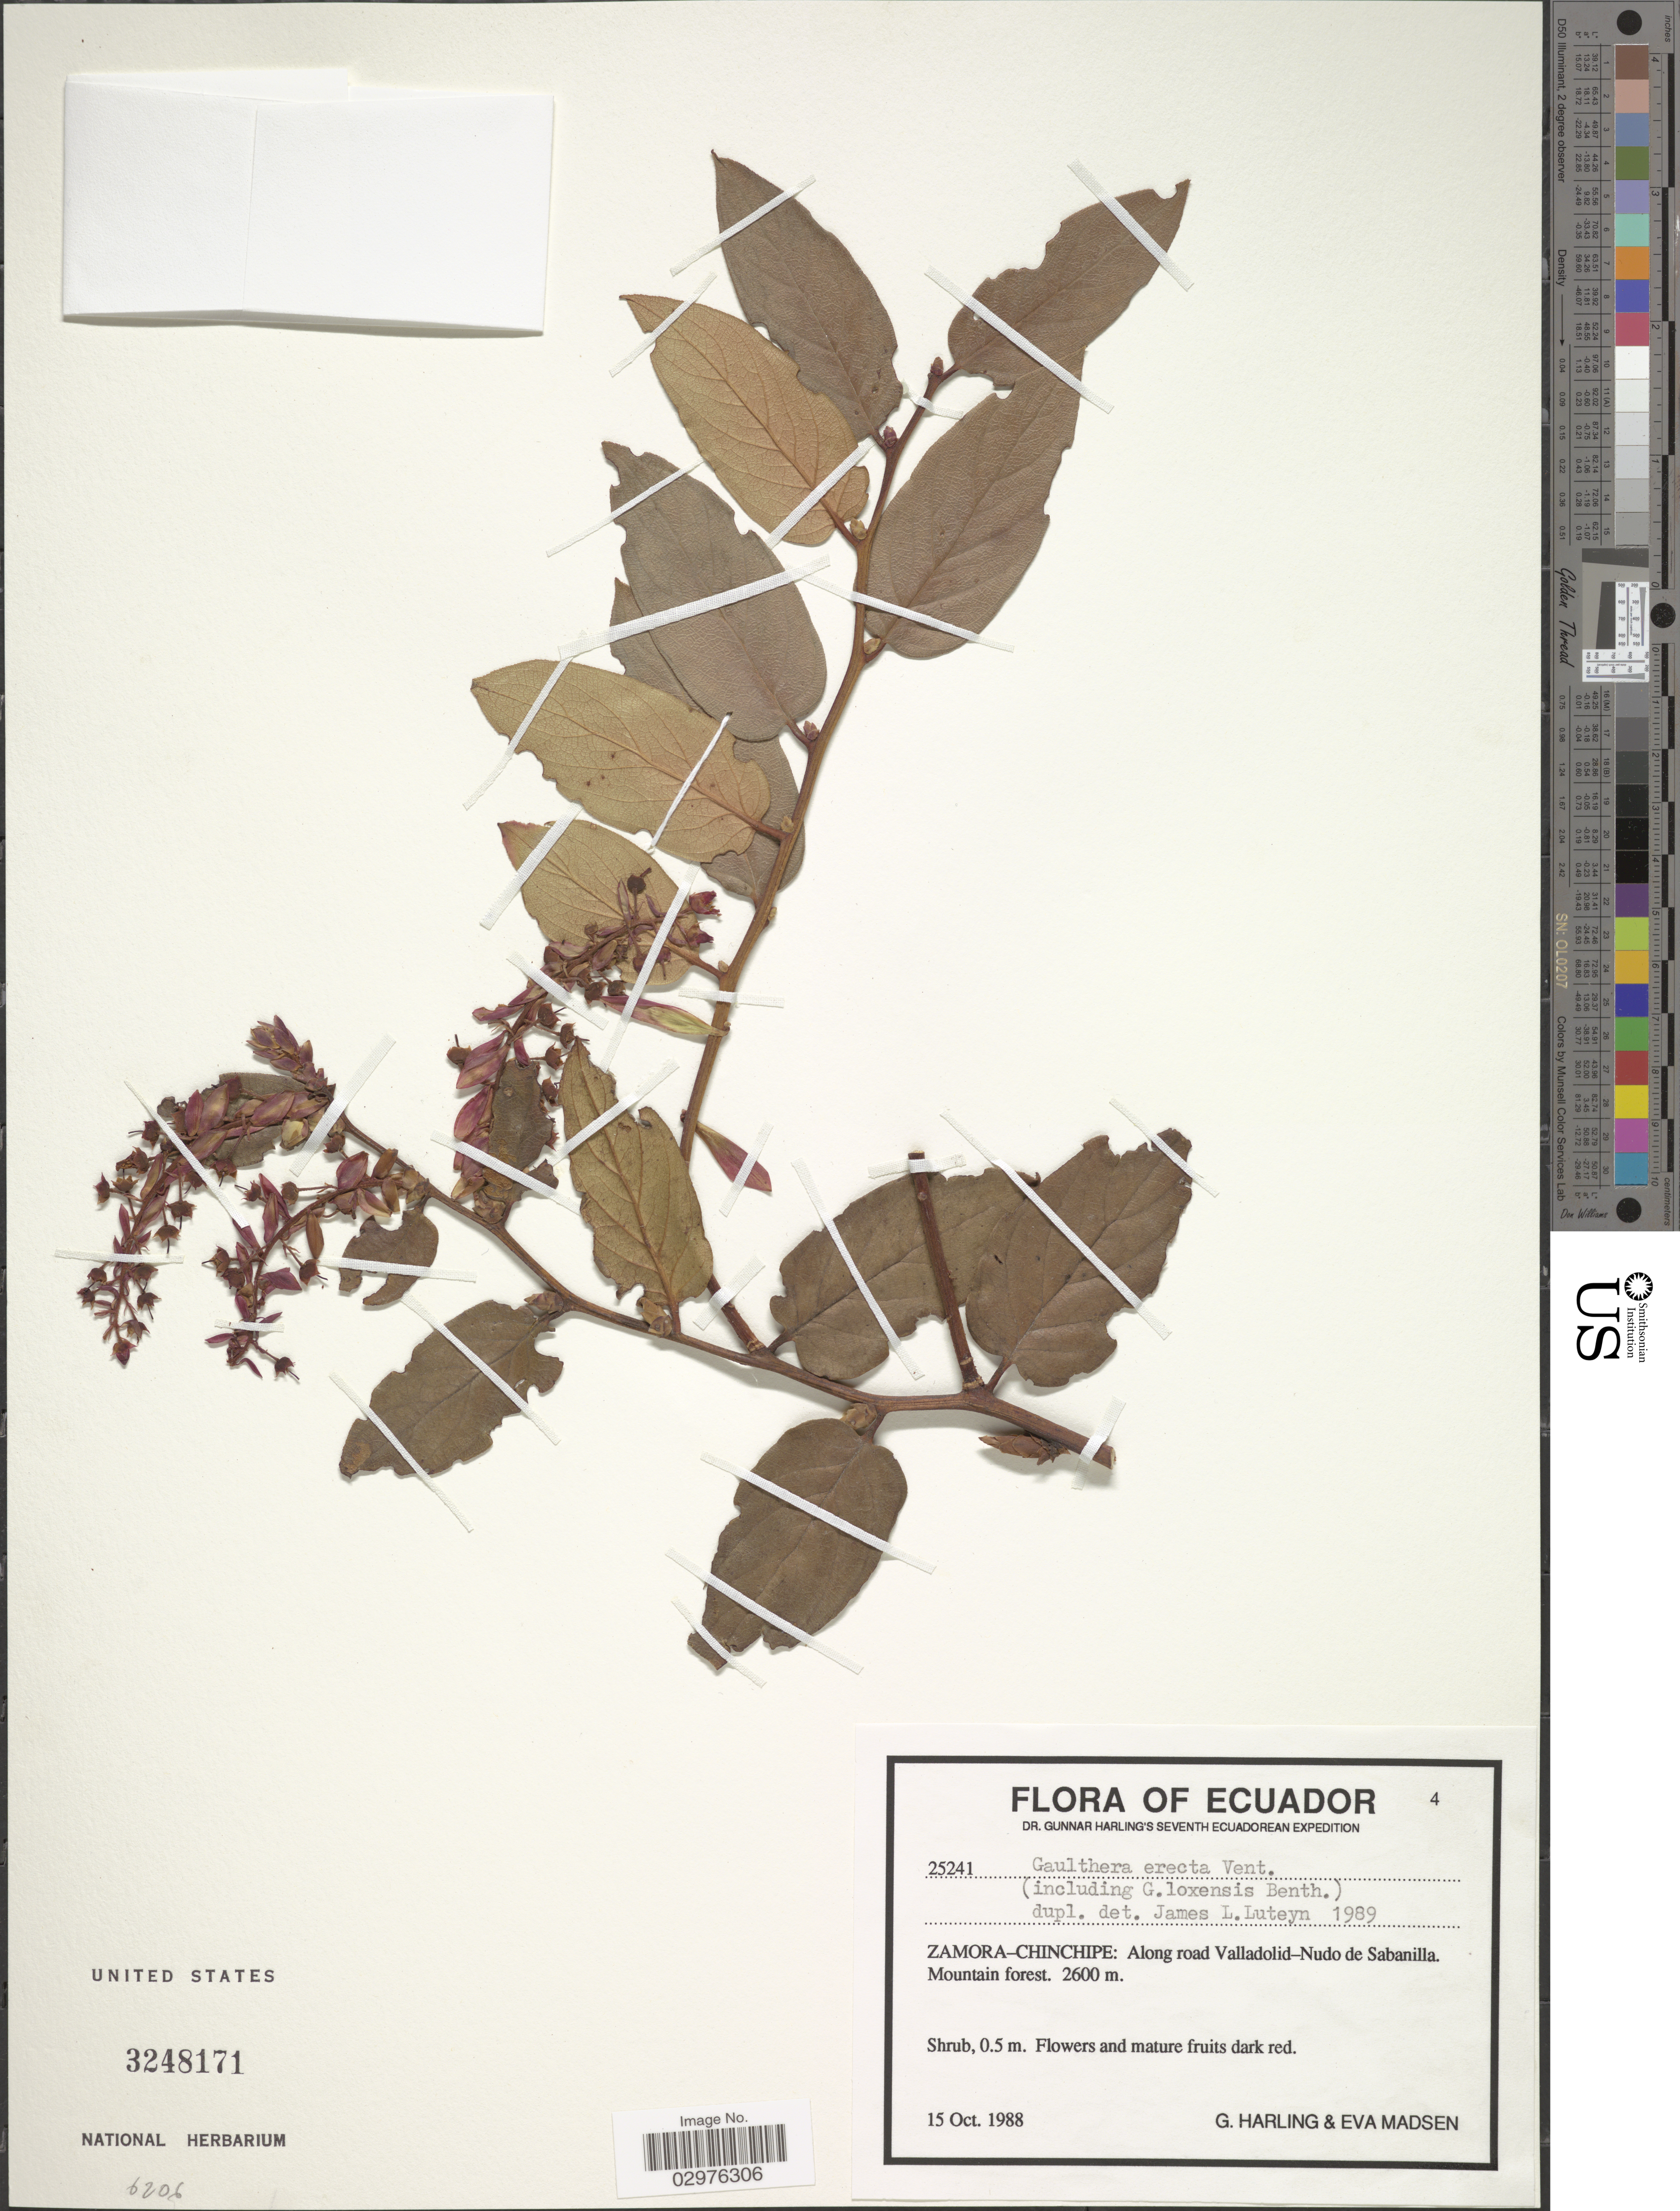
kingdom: Plantae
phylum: Tracheophyta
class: Magnoliopsida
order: Ericales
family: Ericaceae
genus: Gaultheria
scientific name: Gaultheria erecta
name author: Vent.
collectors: G. Harling & E. Madsen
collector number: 25241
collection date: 1988-10-15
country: Ecuador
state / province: Zamora-Chinchipe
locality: Along road Valladolid-Nudo de Sabanilla. Mountain forest.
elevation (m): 2600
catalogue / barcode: US 3248171